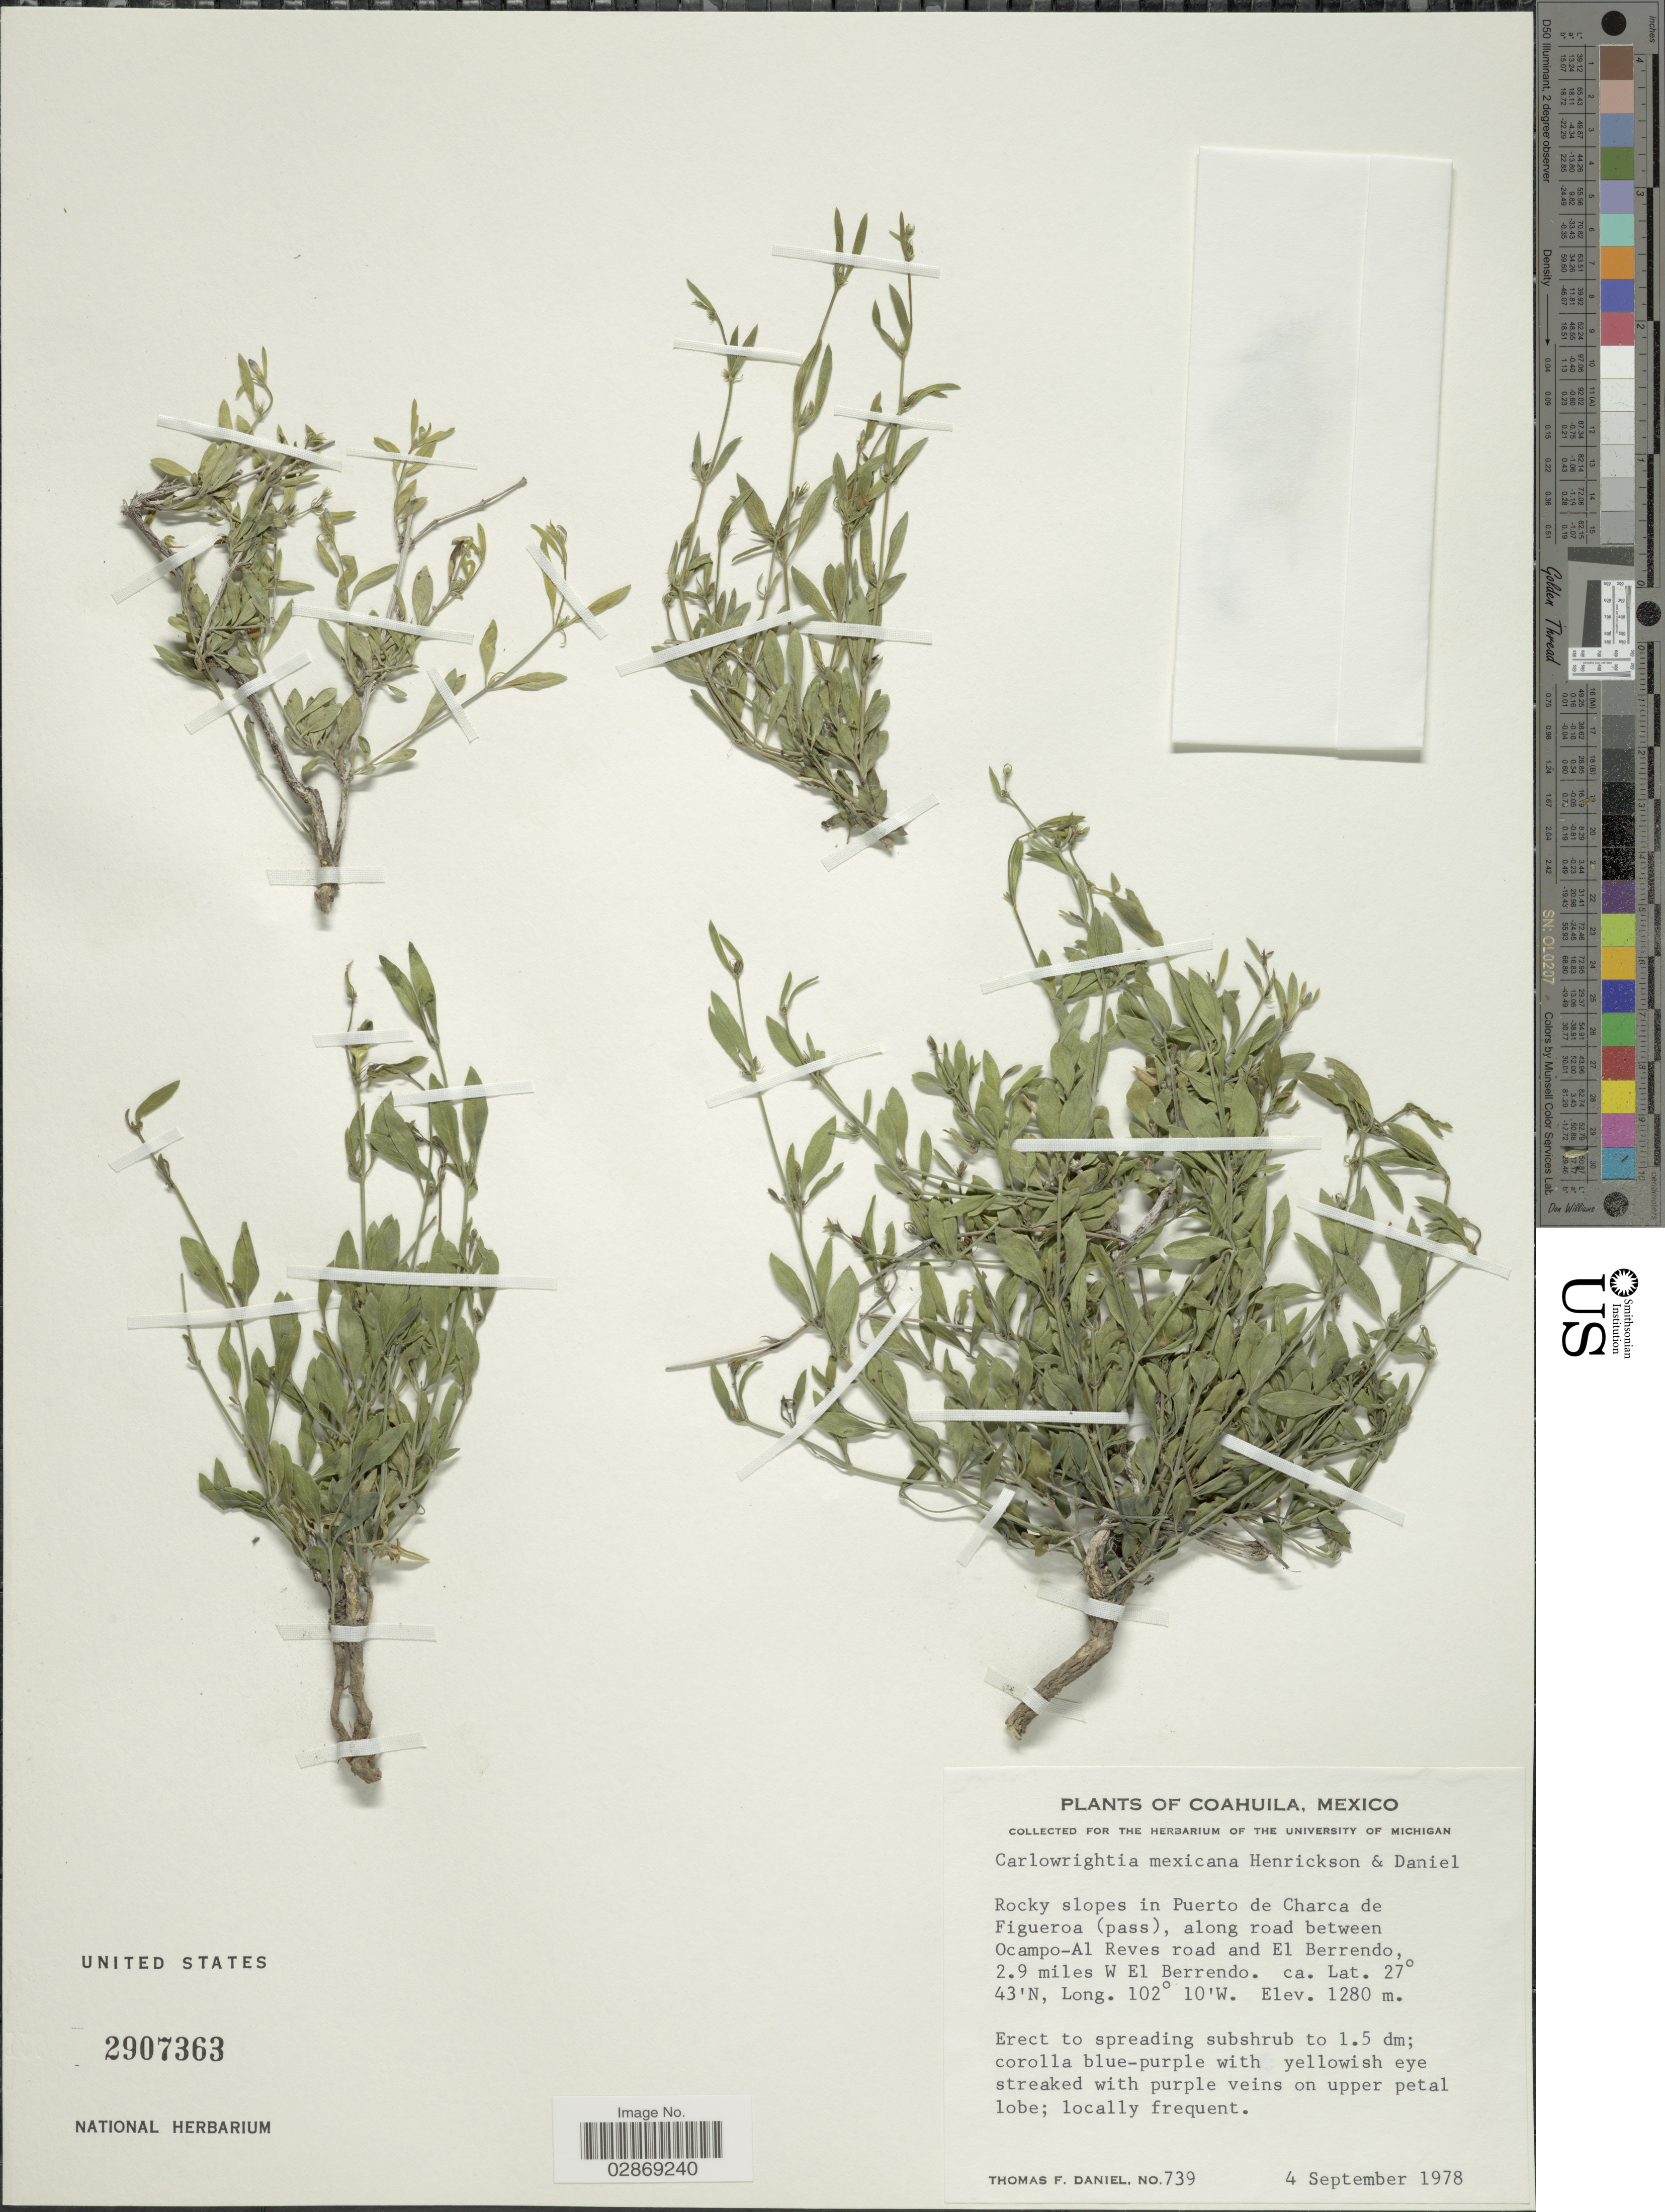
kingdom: Plantae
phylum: Tracheophyta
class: Magnoliopsida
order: Lamiales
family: Acanthaceae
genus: Carlowrightia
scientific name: Carlowrightia mexicana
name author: Henrickson & T.F. Daniel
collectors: T. F. Daniel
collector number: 739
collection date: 1978-09-04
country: Mexico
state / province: Coahuila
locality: Rocky slopes in Puerto de Charca de Figueroa (pass), along road between Ocampo-Al Reves road and El Berrendo, 2.9 miles W El Berrendo.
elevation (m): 1280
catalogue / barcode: US 2907363